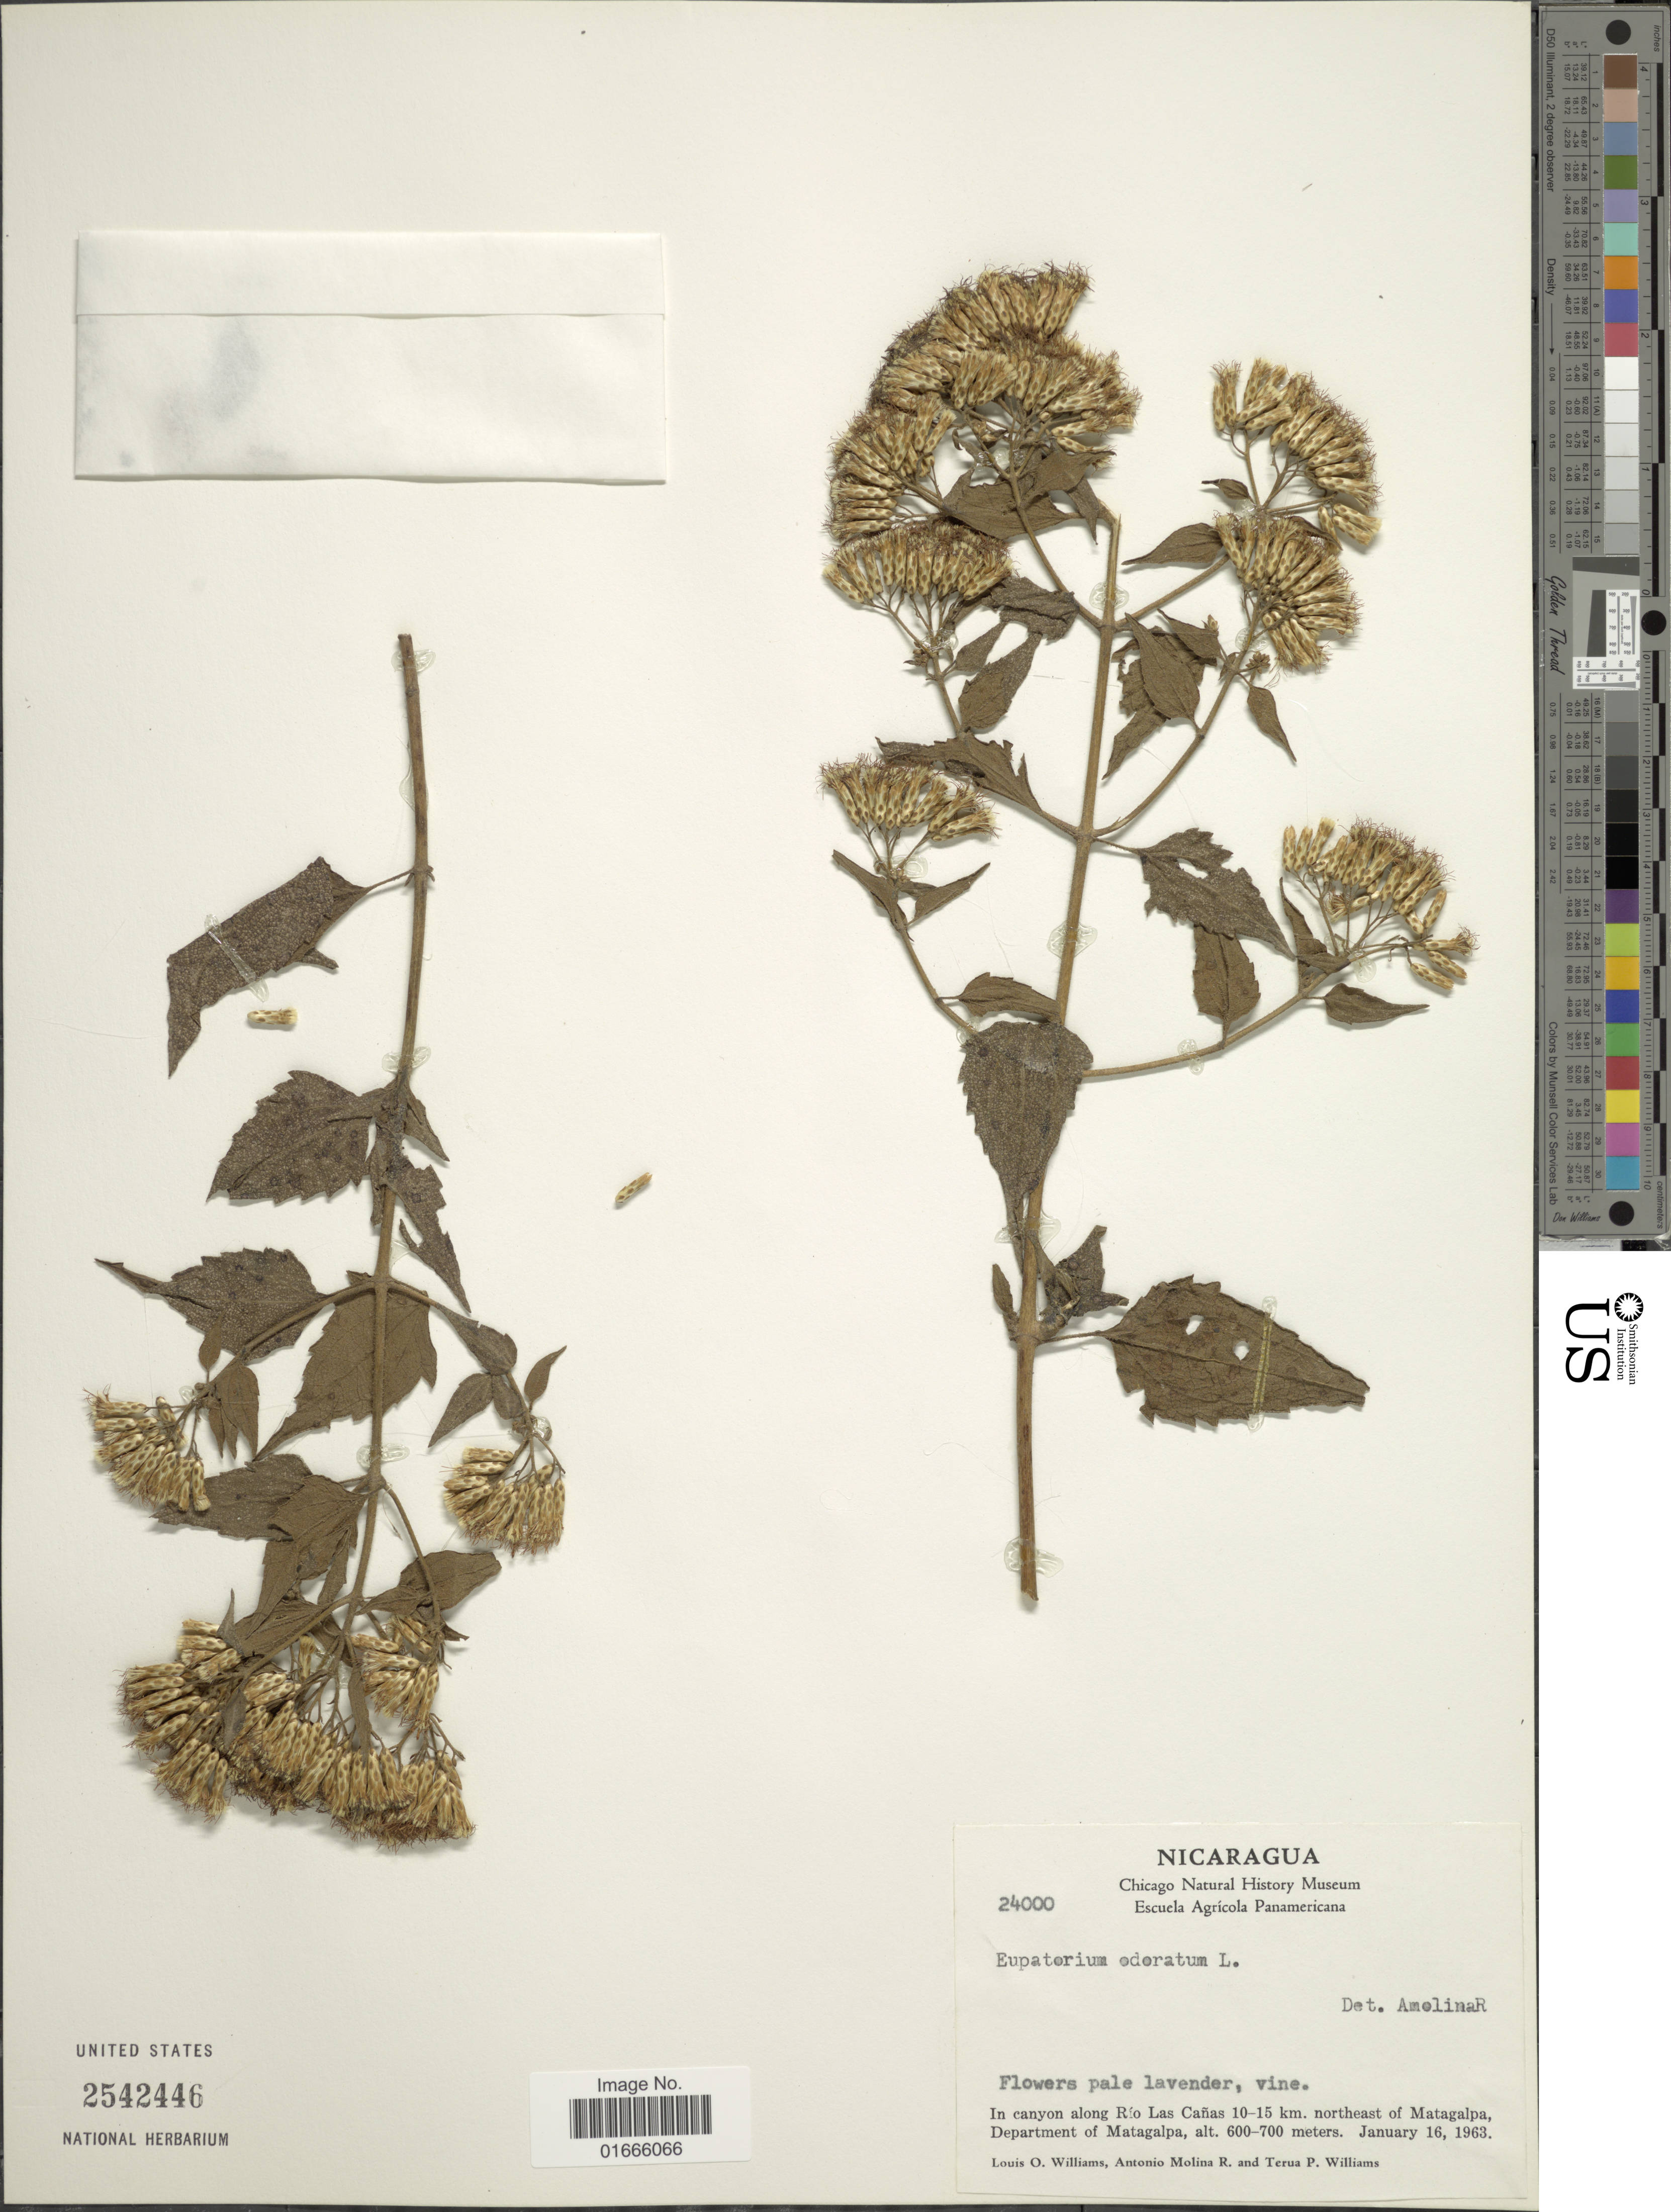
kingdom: Plantae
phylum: Tracheophyta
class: Magnoliopsida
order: Asterales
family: Asteraceae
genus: Chromolaena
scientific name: Chromolaena odorata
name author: (L.) R.M. King & H. Rob.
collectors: L. O. Williams, A. Molina R. & T. P. Williams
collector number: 24000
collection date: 1963-01-16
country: Nicaragua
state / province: Matagalpa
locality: In canyon along Rio Las Canas 10-15 km. northeast of Matagalpa, Department of Matagalpa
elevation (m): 600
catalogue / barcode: US 2542446